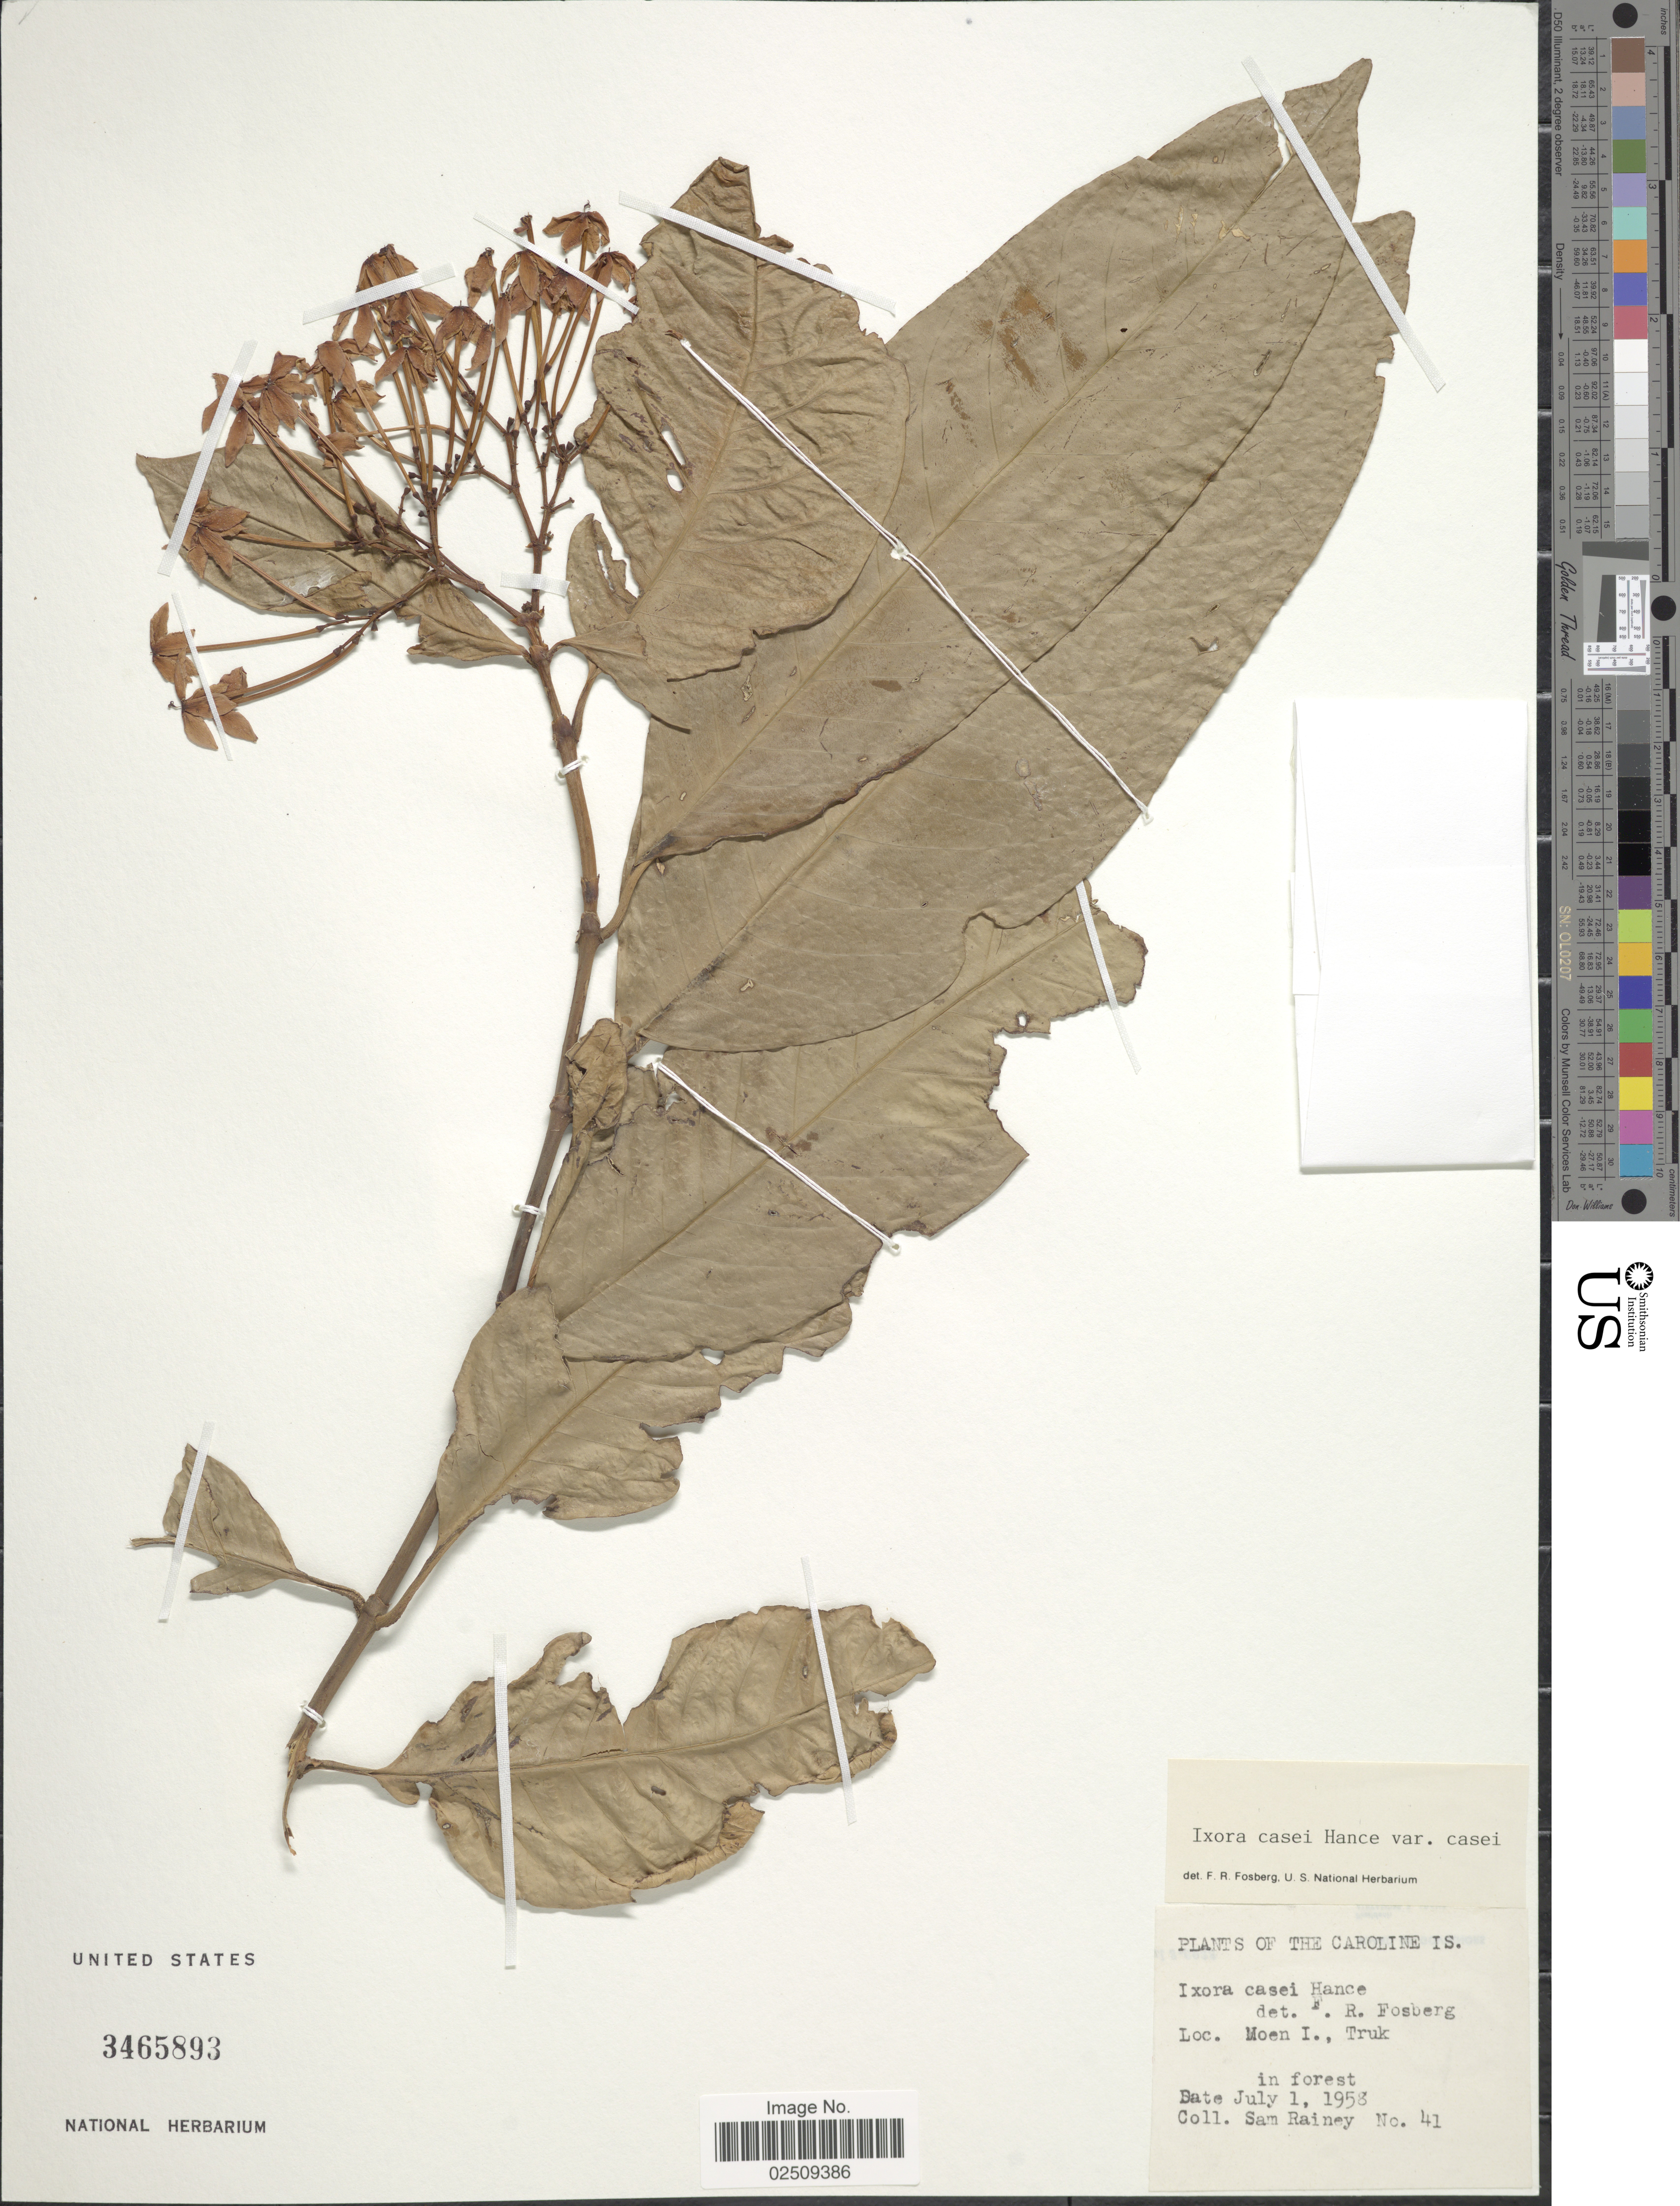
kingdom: Plantae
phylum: Tracheophyta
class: Magnoliopsida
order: Gentianales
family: Rubiaceae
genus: Ixora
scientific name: Ixora casei var. casei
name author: Hance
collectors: S. Rainey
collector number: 41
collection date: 1958-07-01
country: Micronesia, Federated States of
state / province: Truk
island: Moen [Wono]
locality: Caroline Is. Moen I. in forest.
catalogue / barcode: US 3465893